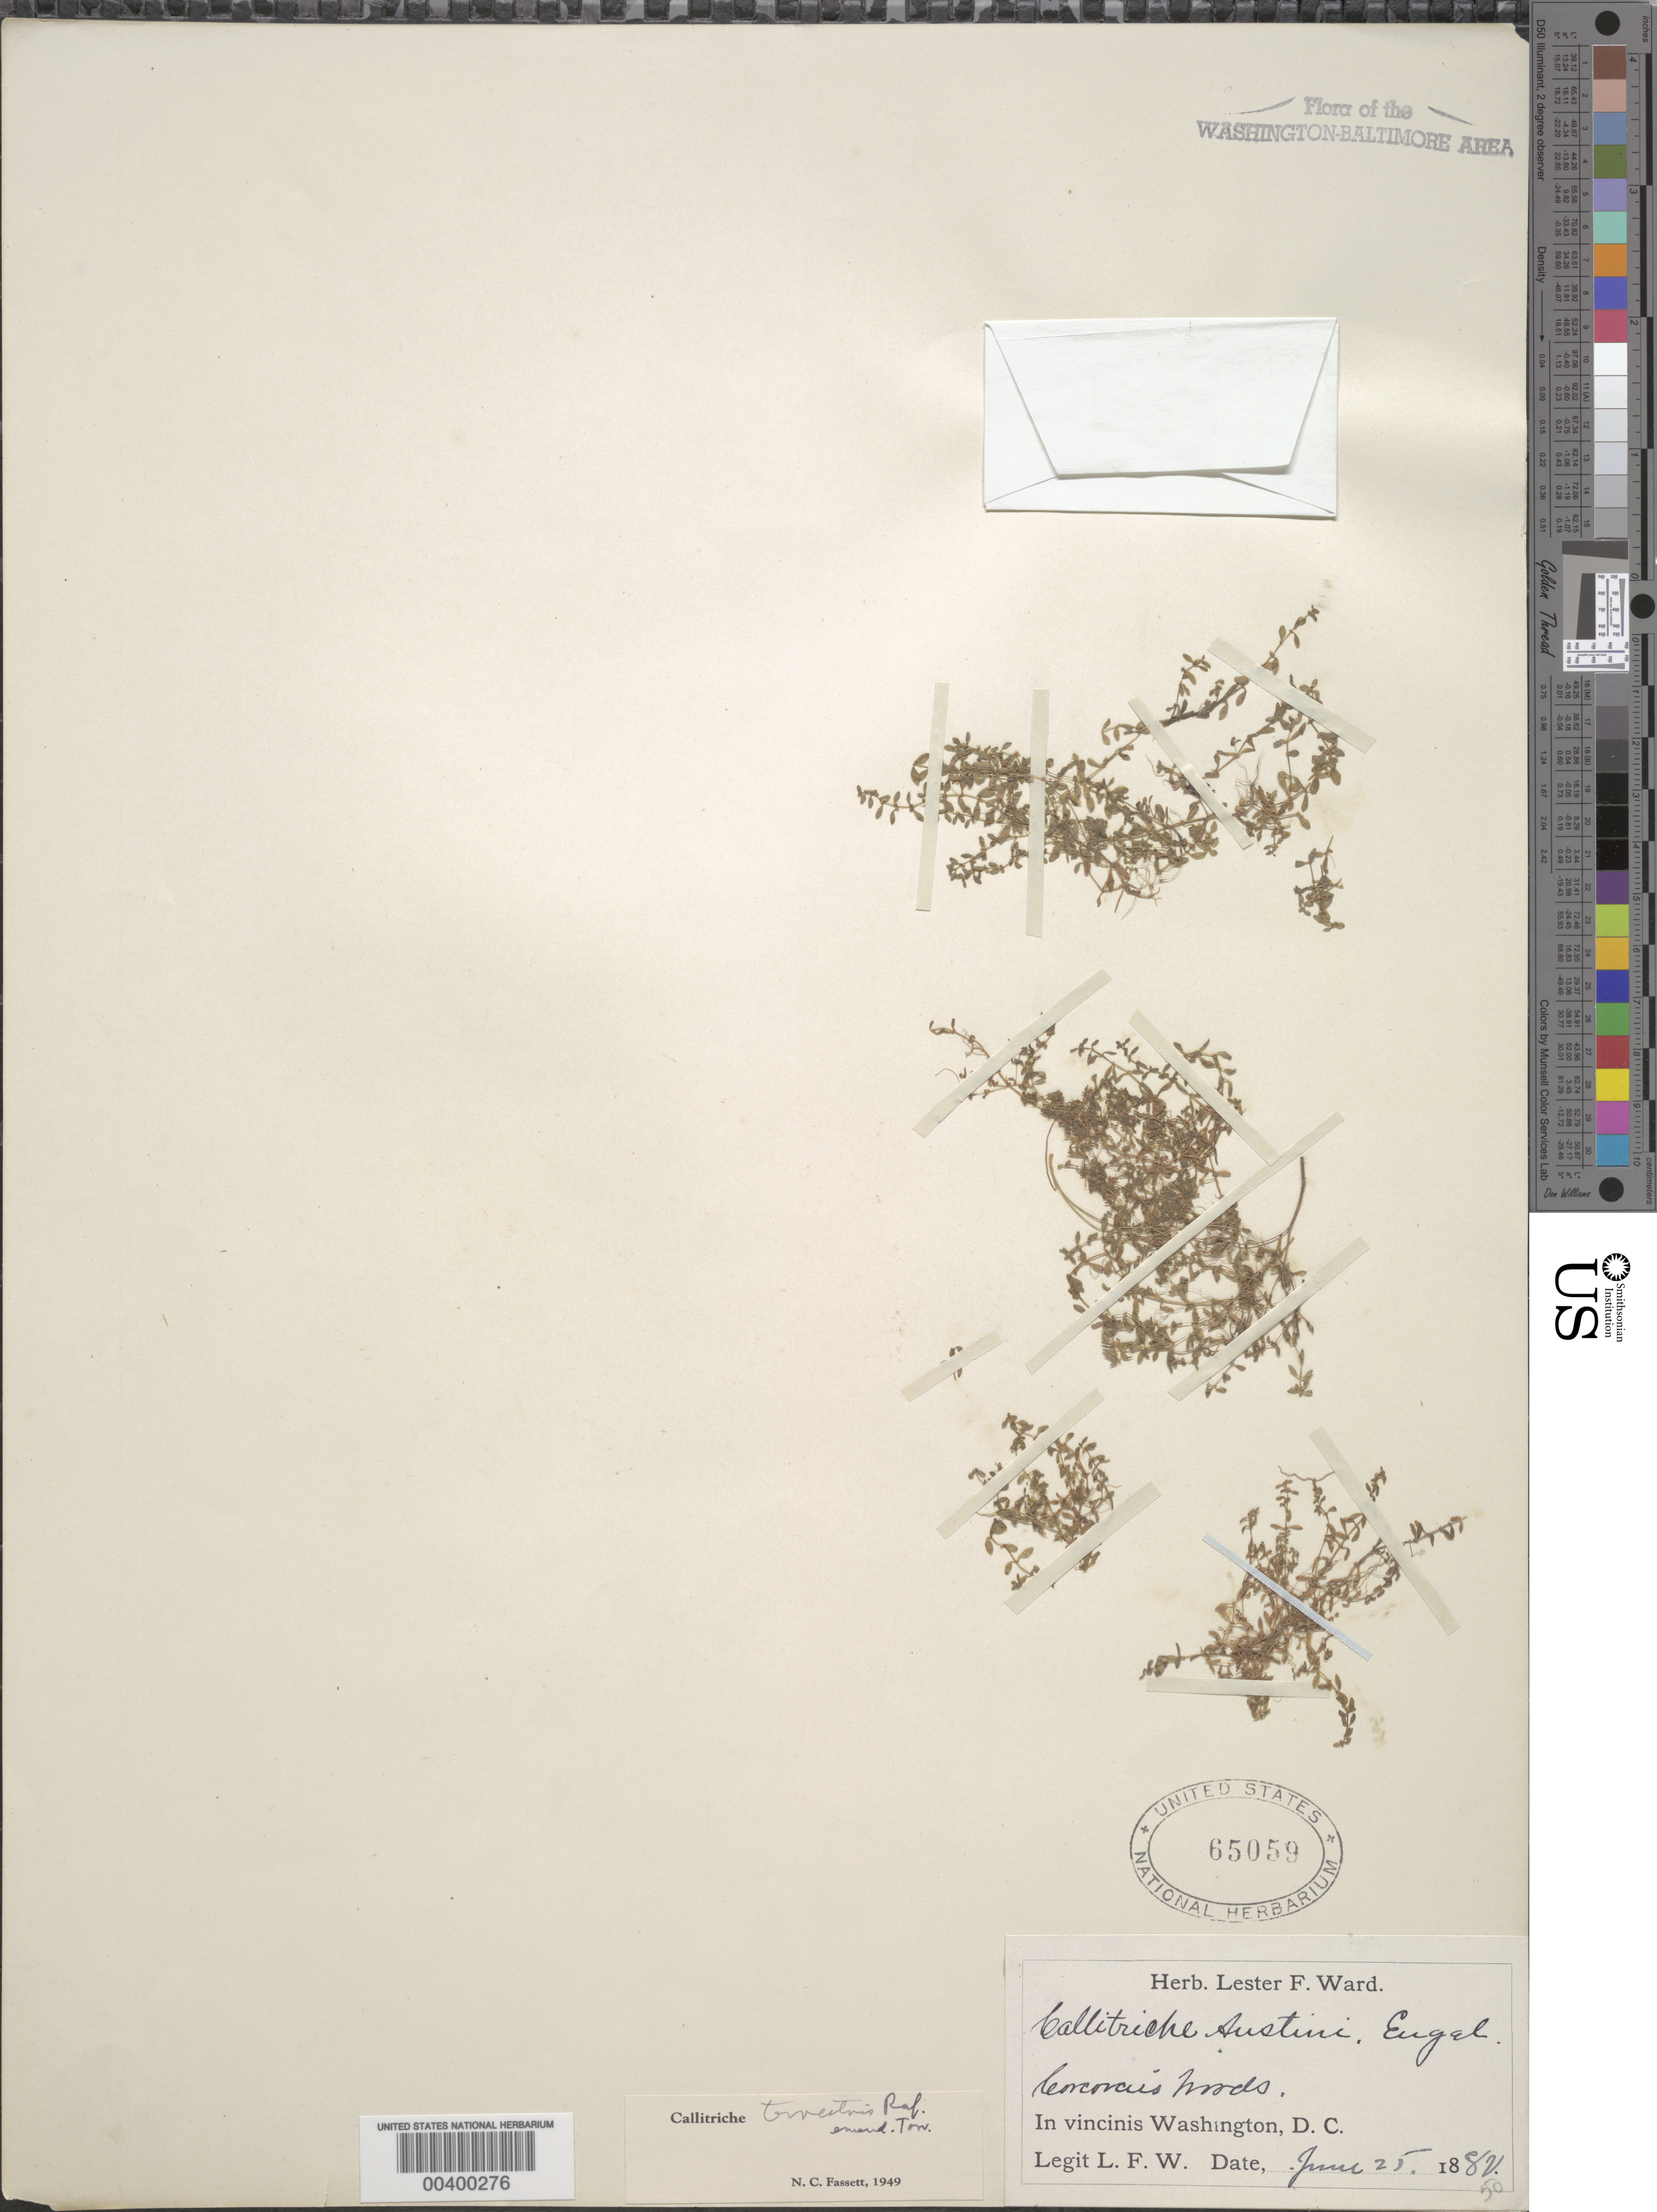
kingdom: Plantae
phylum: Tracheophyta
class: Magnoliopsida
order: Lamiales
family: Plantaginaceae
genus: Callitriche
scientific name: Callitriche terrestris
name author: Raf.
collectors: L. F. Ward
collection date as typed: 25 Jun 1882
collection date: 1882-06-25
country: United States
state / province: District of Columbia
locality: Corcorans Woods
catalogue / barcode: US 65059